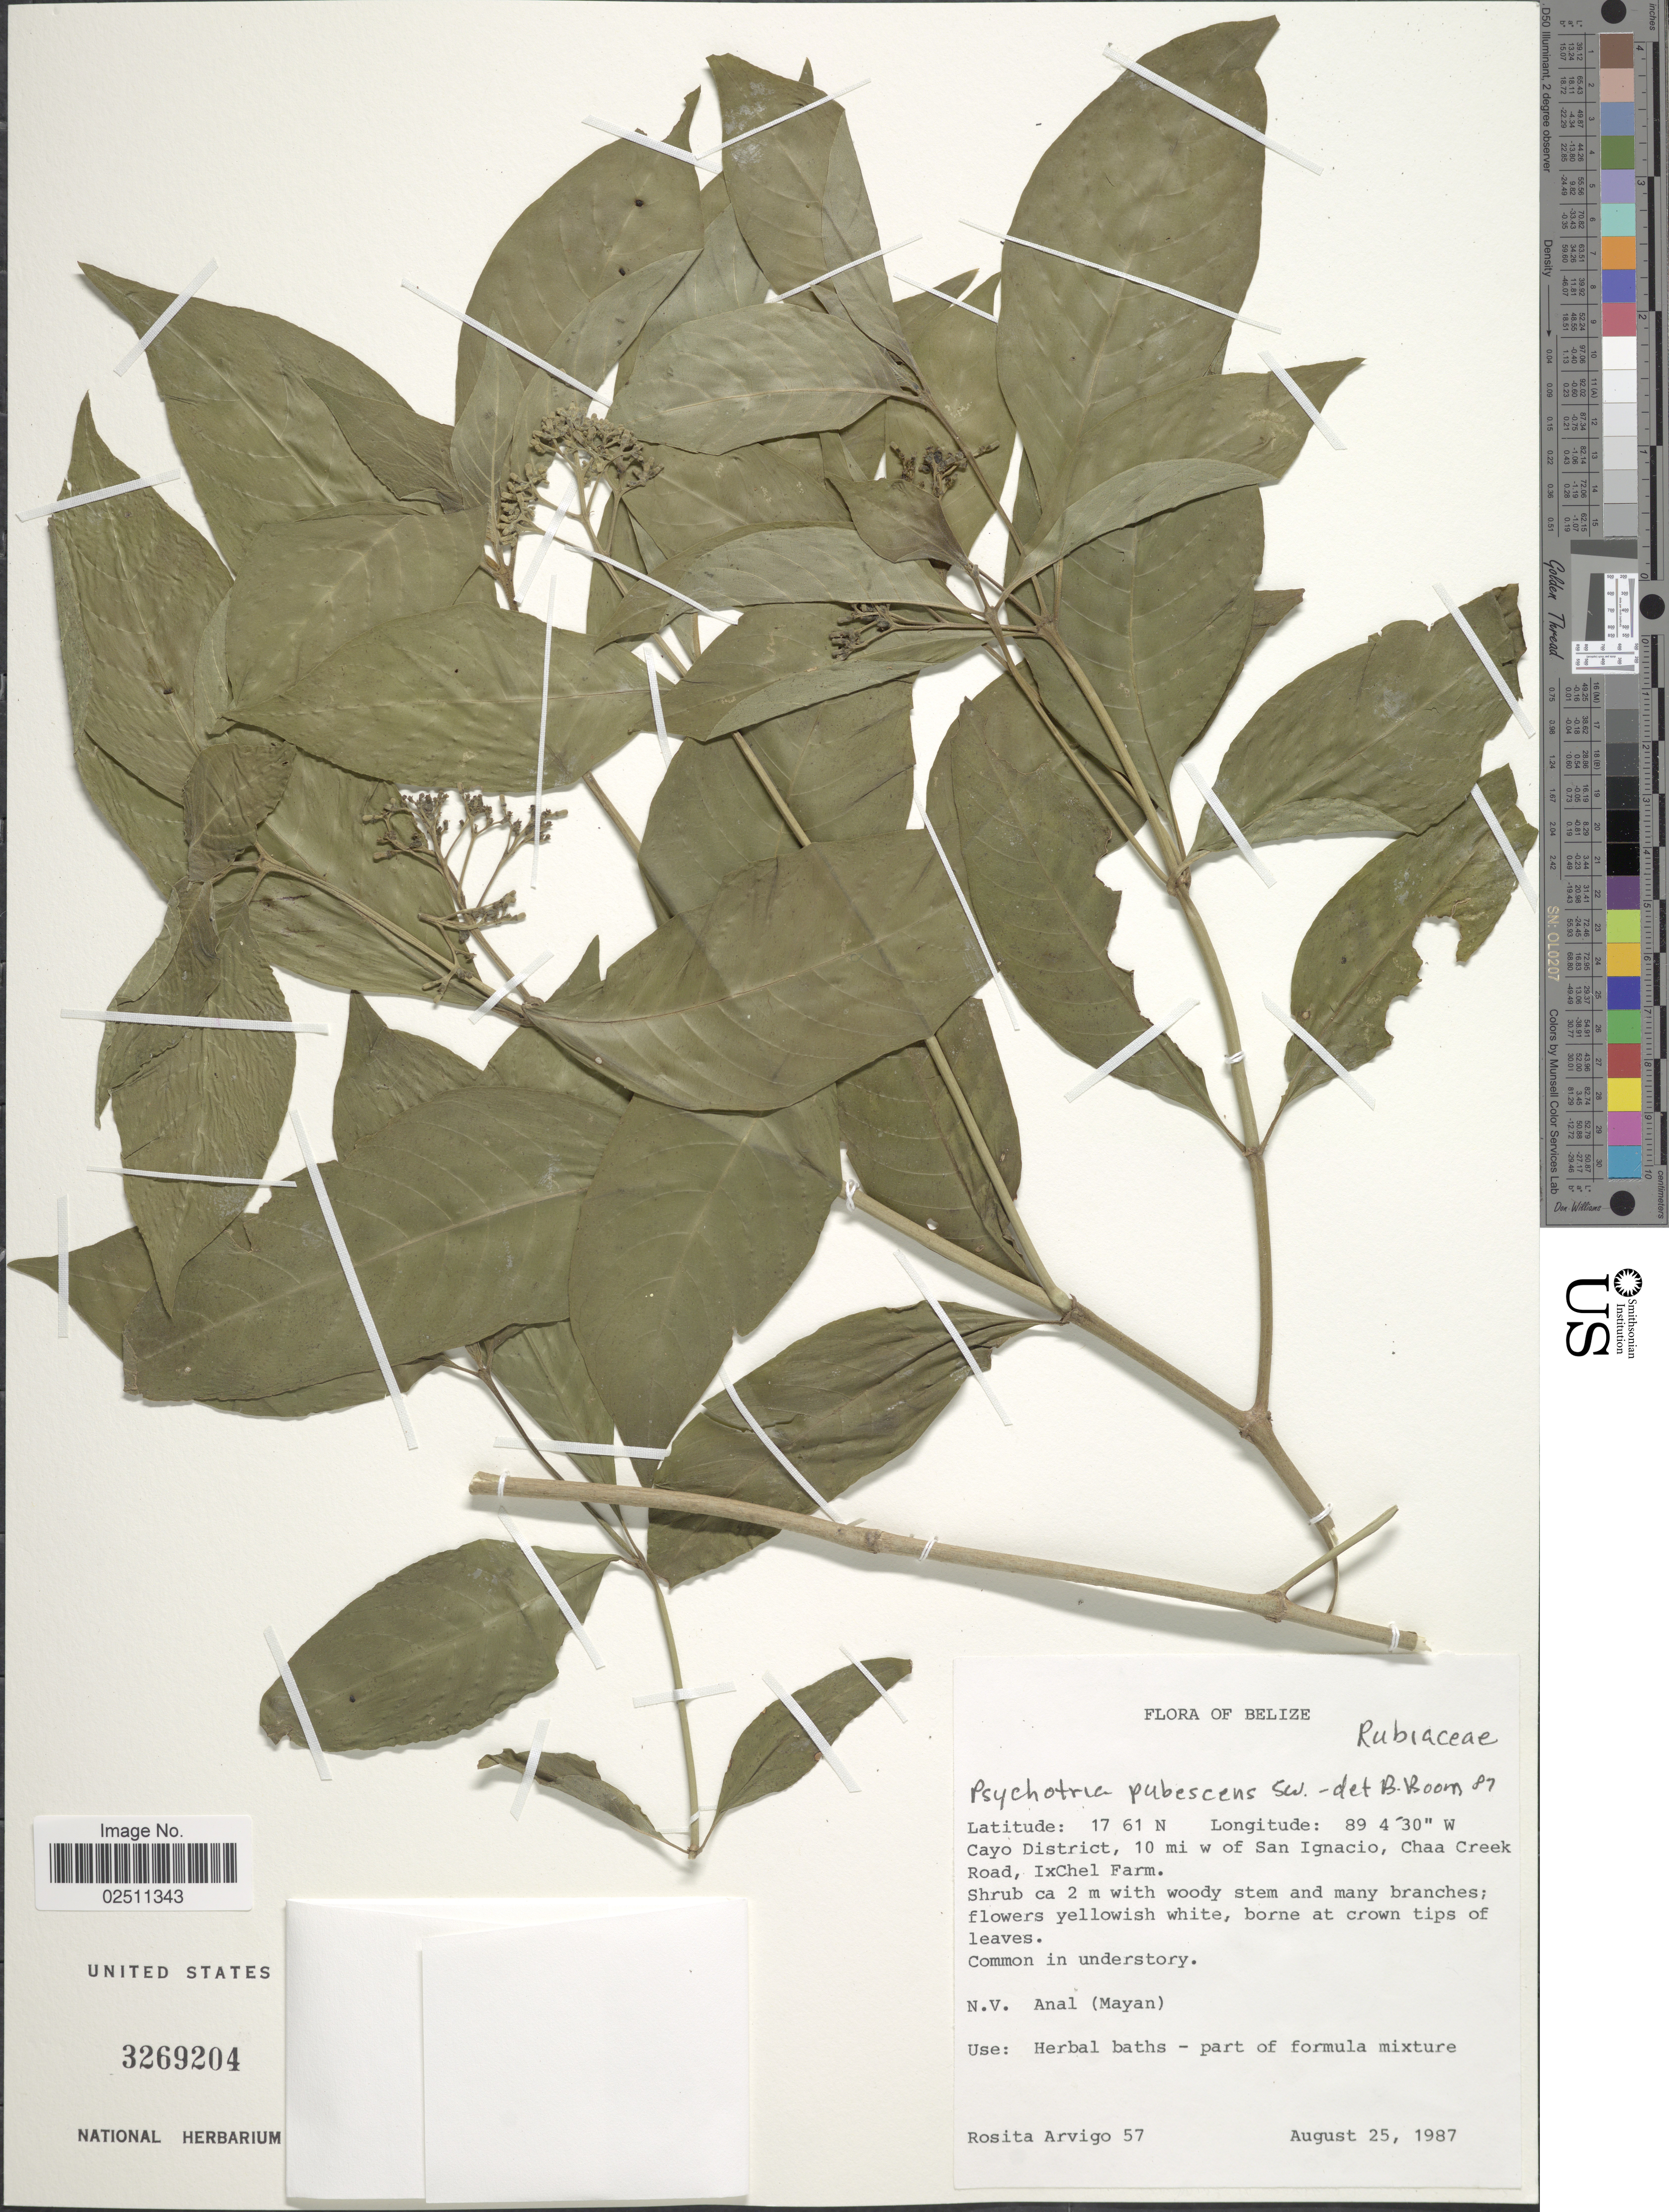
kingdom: Plantae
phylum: Tracheophyta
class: Magnoliopsida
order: Gentianales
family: Rubiaceae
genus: Psychotria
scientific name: Psychotria pubescens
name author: Sw.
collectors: R. Arvigo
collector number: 57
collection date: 1987-08-25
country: Belize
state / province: Cayo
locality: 10 mi w of San Ignacio, Chaa Creek Road, IxChel Farm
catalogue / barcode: US 3269204